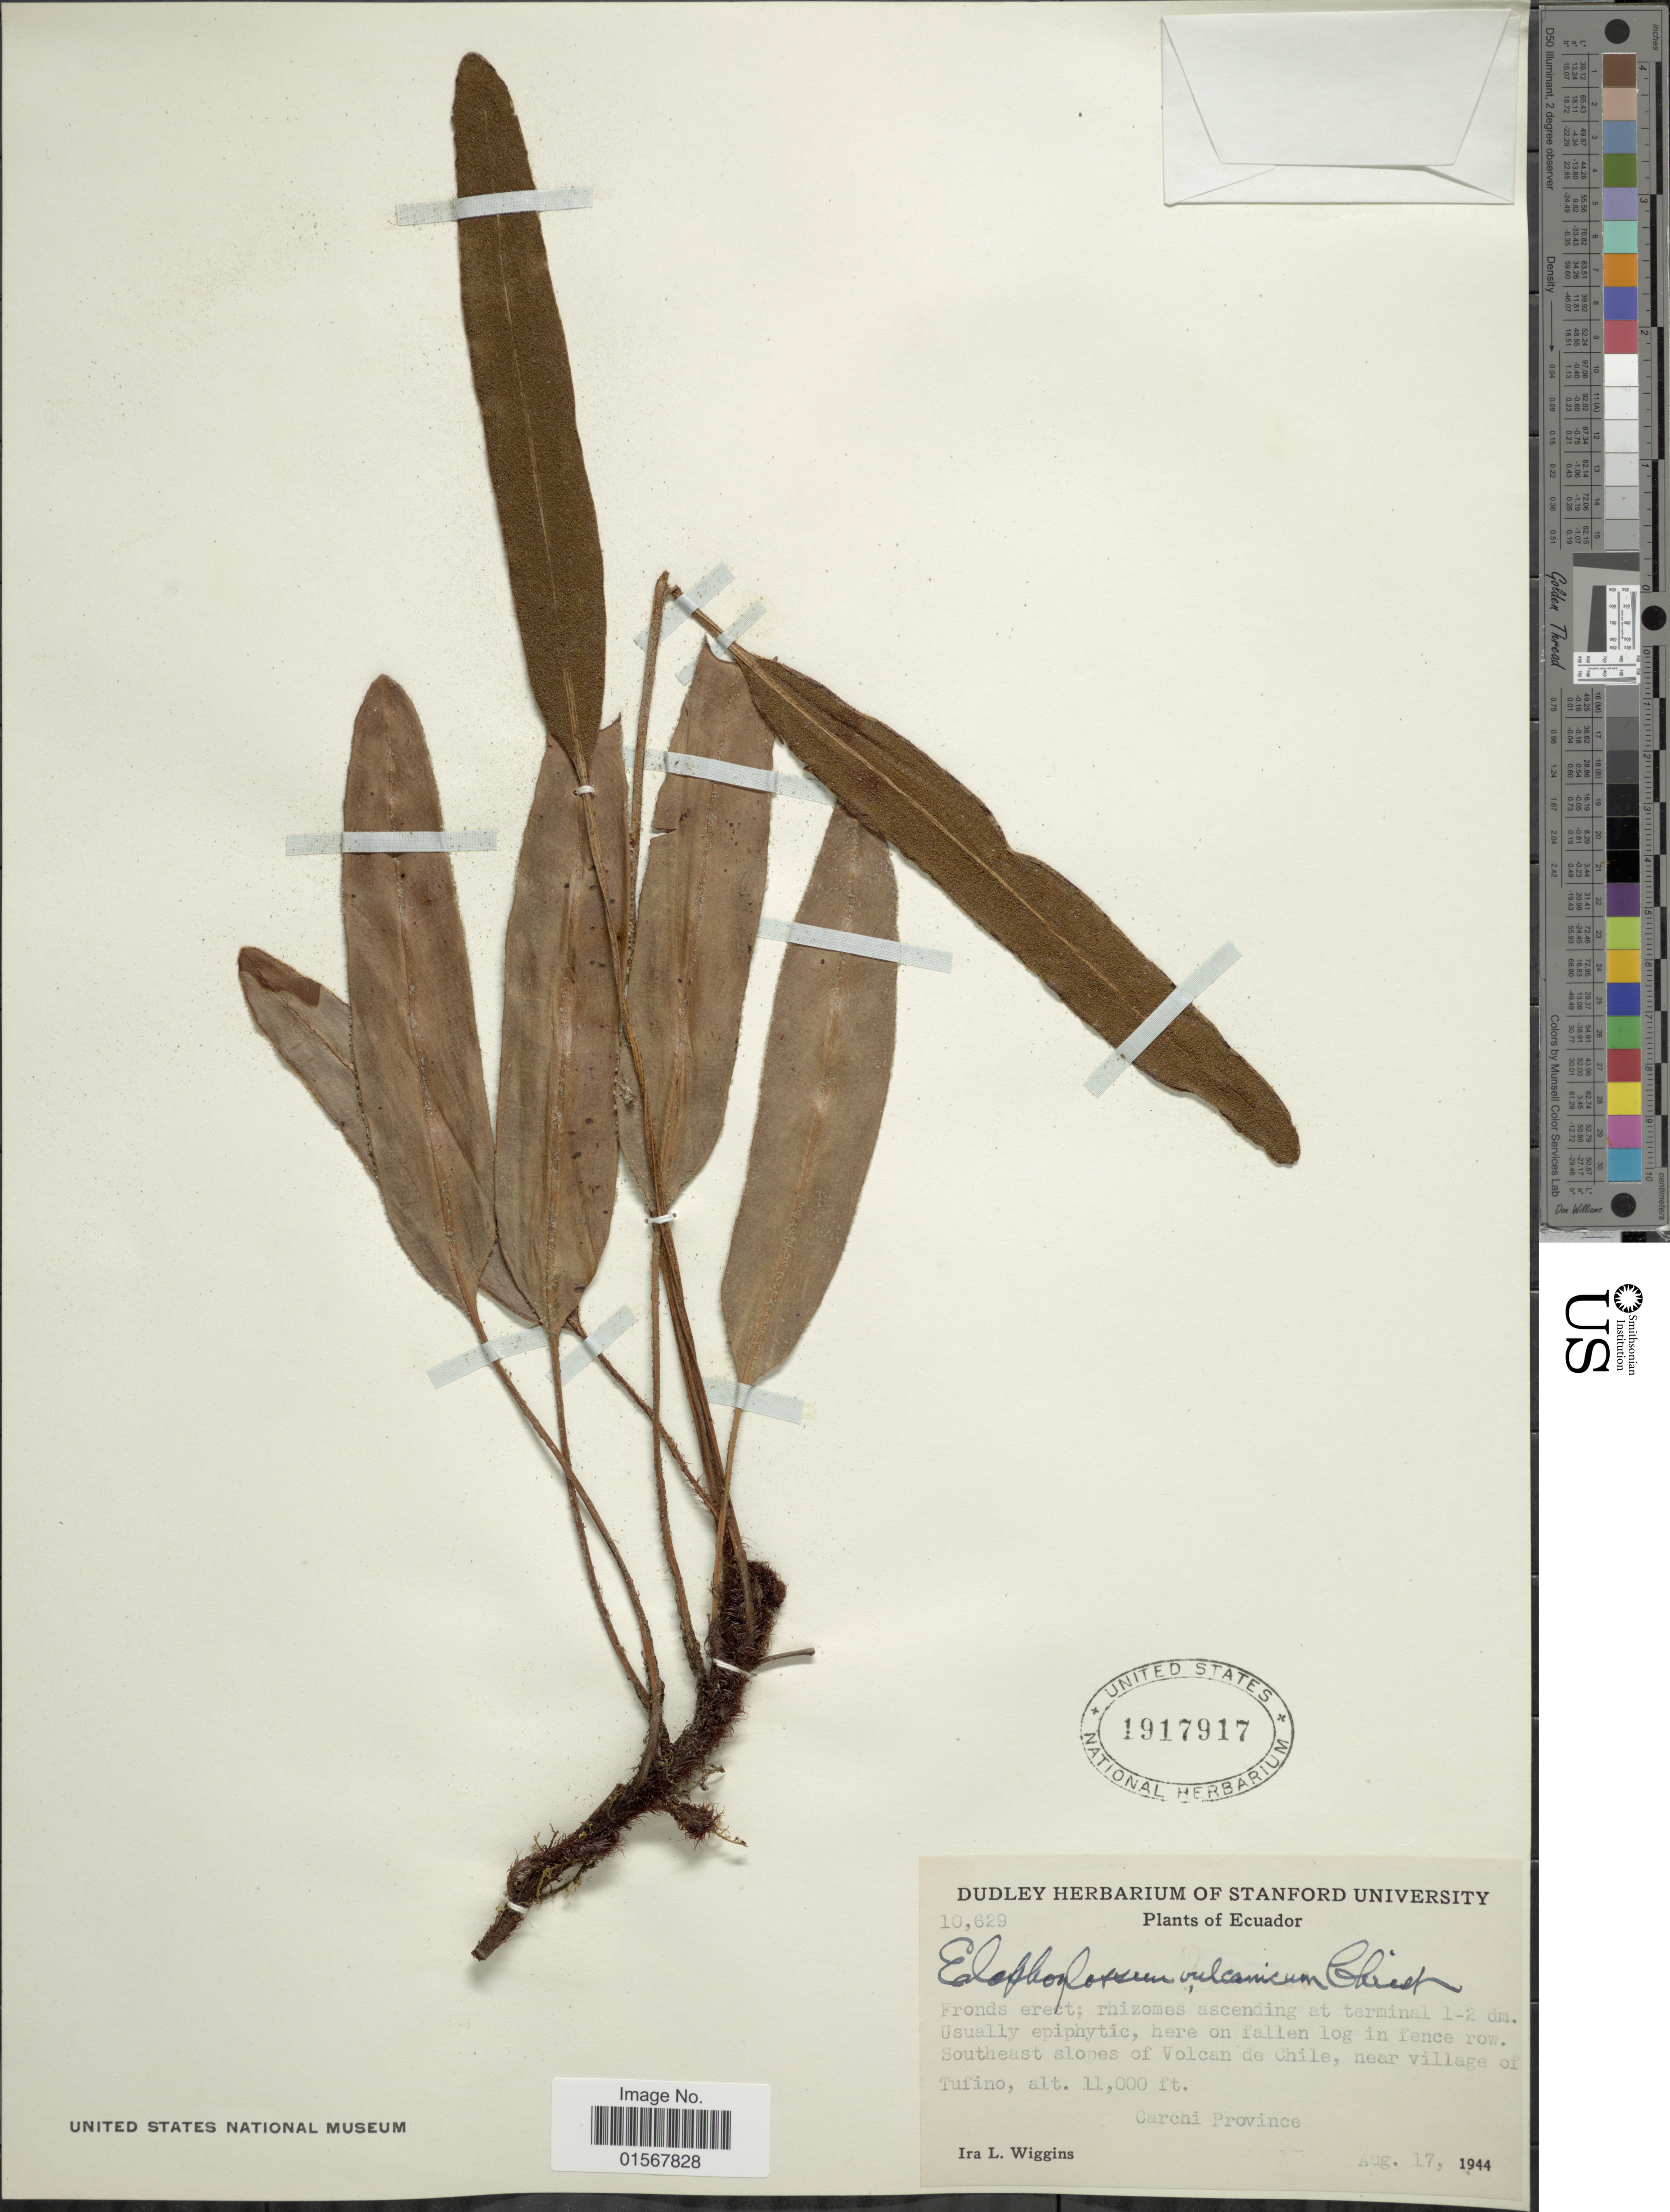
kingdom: Plantae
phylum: Tracheophyta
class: Polypodiopsida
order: Polypodiales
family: Dryopteridaceae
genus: Elaphoglossum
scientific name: Elaphoglossum vulcanicum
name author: Christ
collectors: I. L. Wiggins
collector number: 10629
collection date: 1944-08-17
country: Ecuador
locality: Southeast slopes of Volcan de Chile, near village of Tufino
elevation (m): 3353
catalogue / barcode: US 1917917